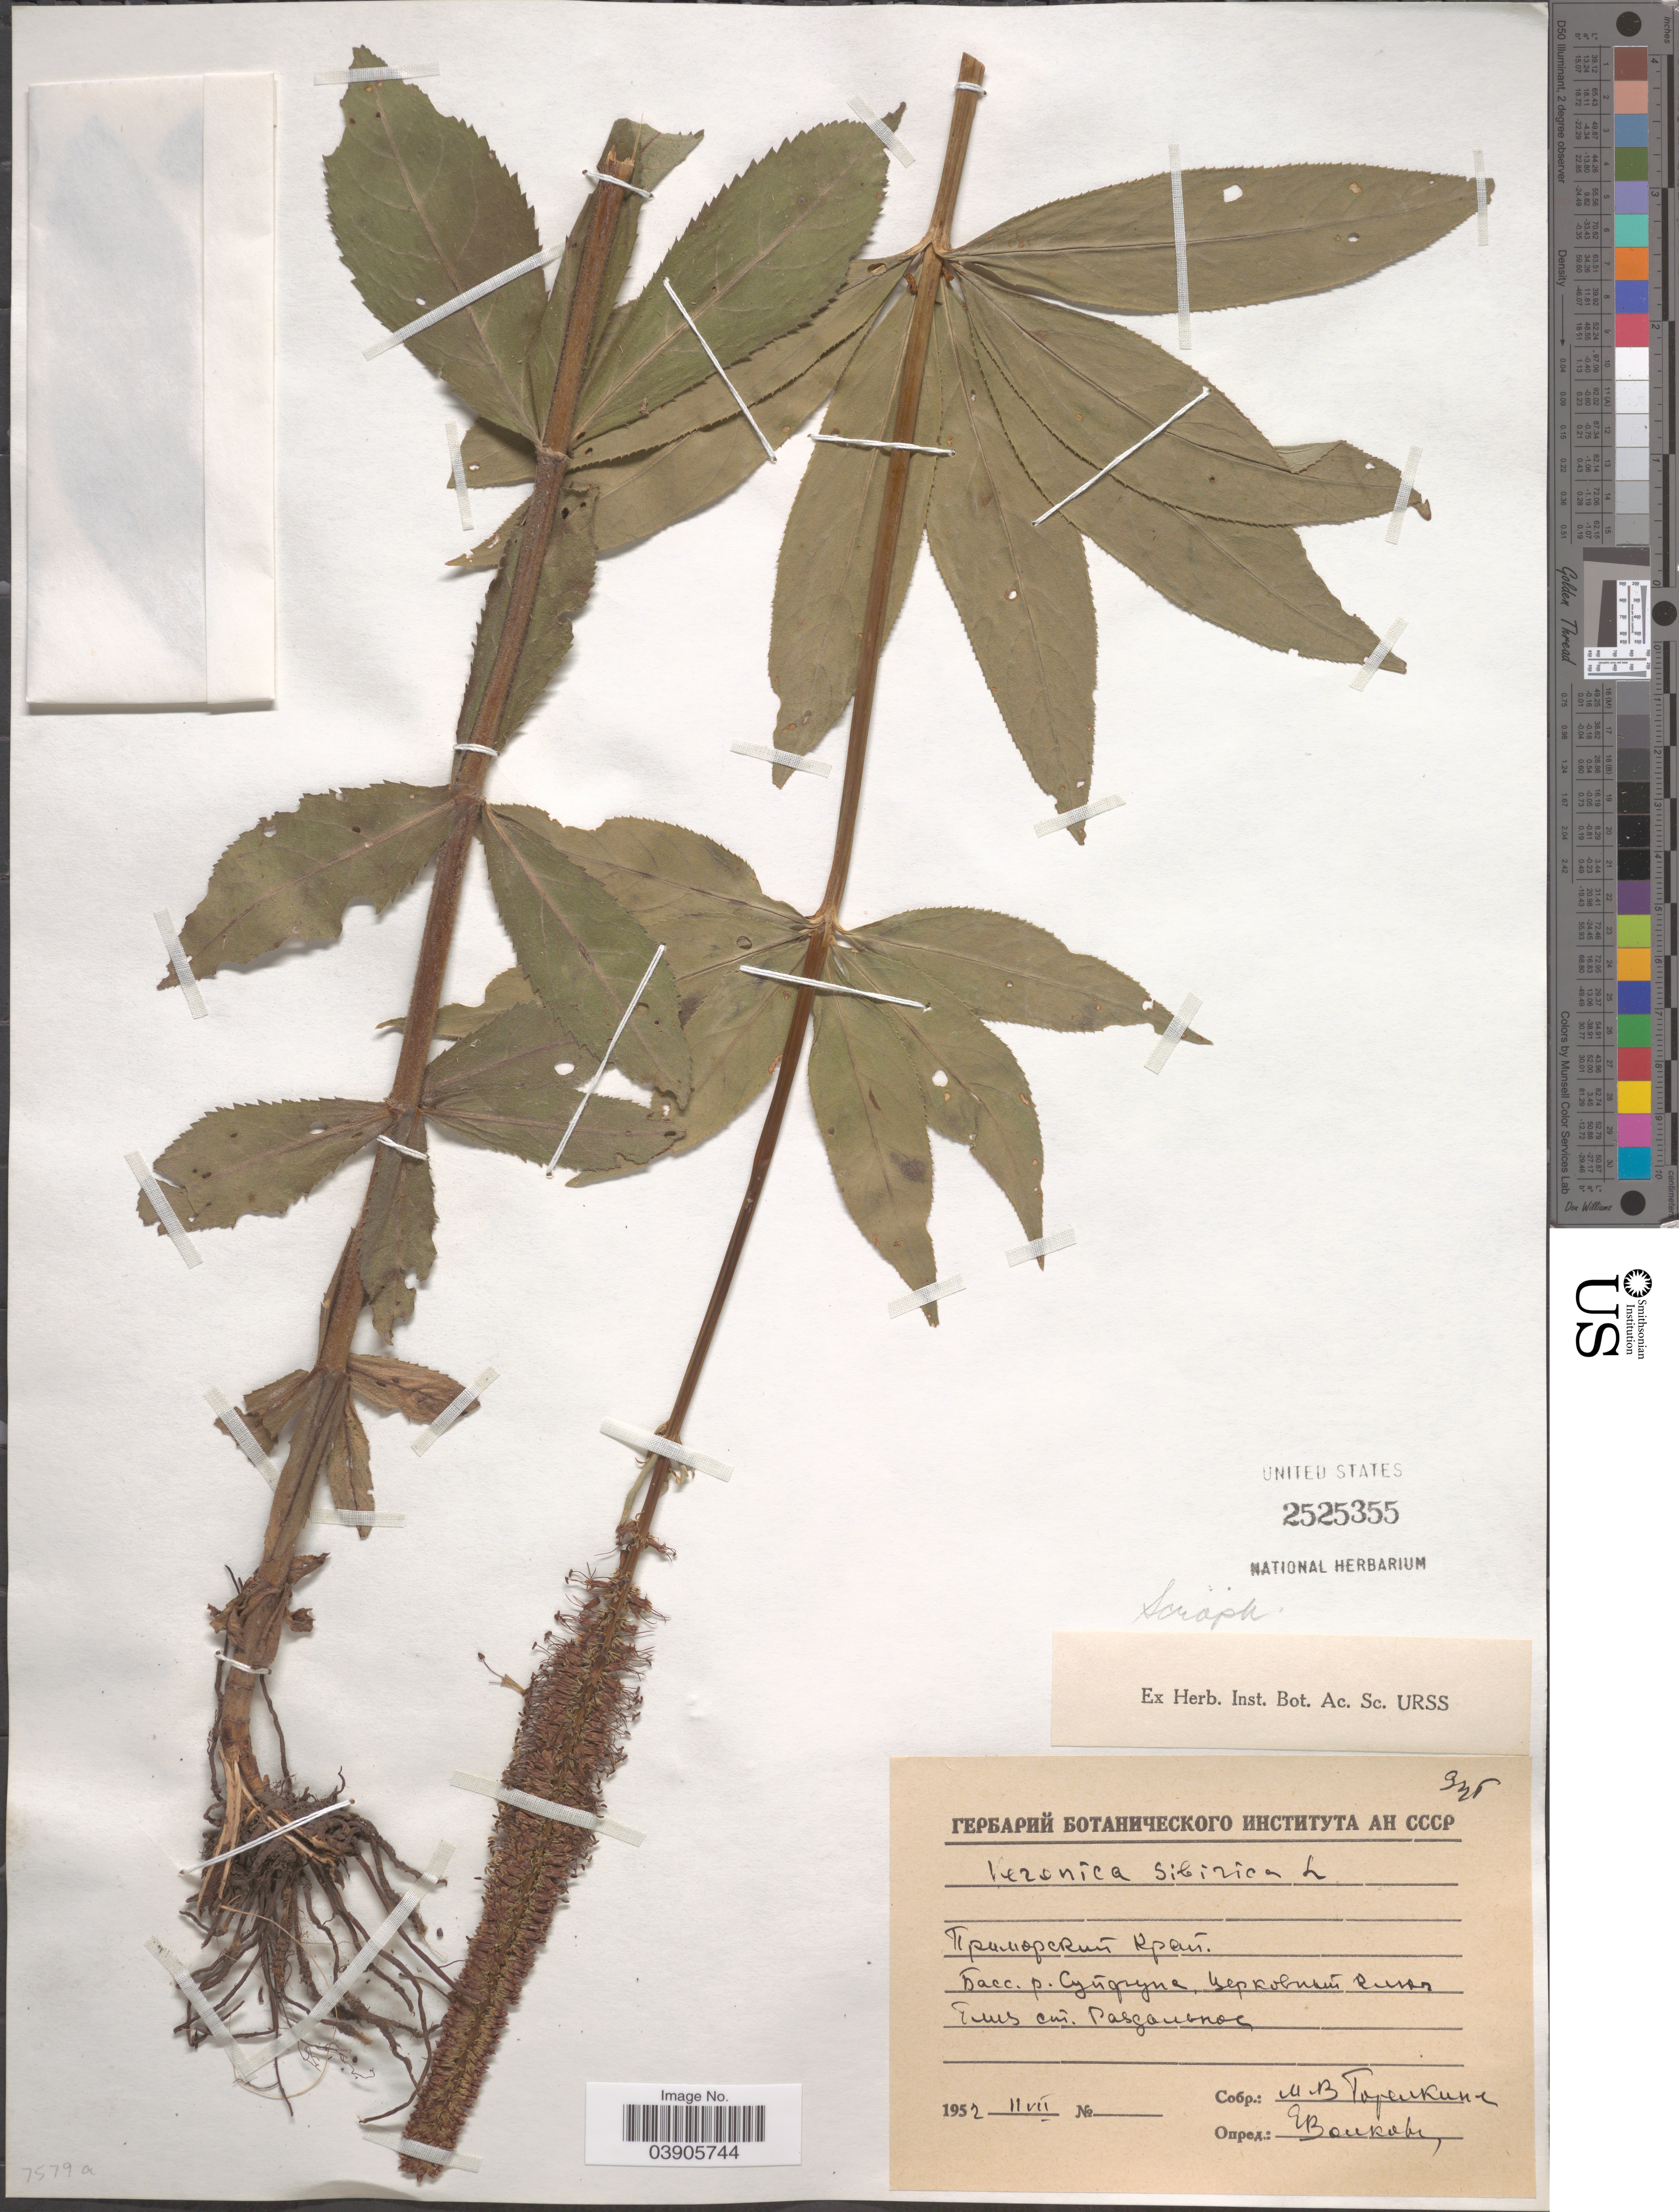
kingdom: Plantae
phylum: Tracheophyta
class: Magnoliopsida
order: Lamiales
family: Plantaginaceae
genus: Veronicastrum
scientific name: Veronicastrum sibiricum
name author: (L.) Pennell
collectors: X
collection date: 1952-07-11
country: Russian Federation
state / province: Primorsky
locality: Basin of river Suifun, near village Razdolnoe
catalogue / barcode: US 2525355